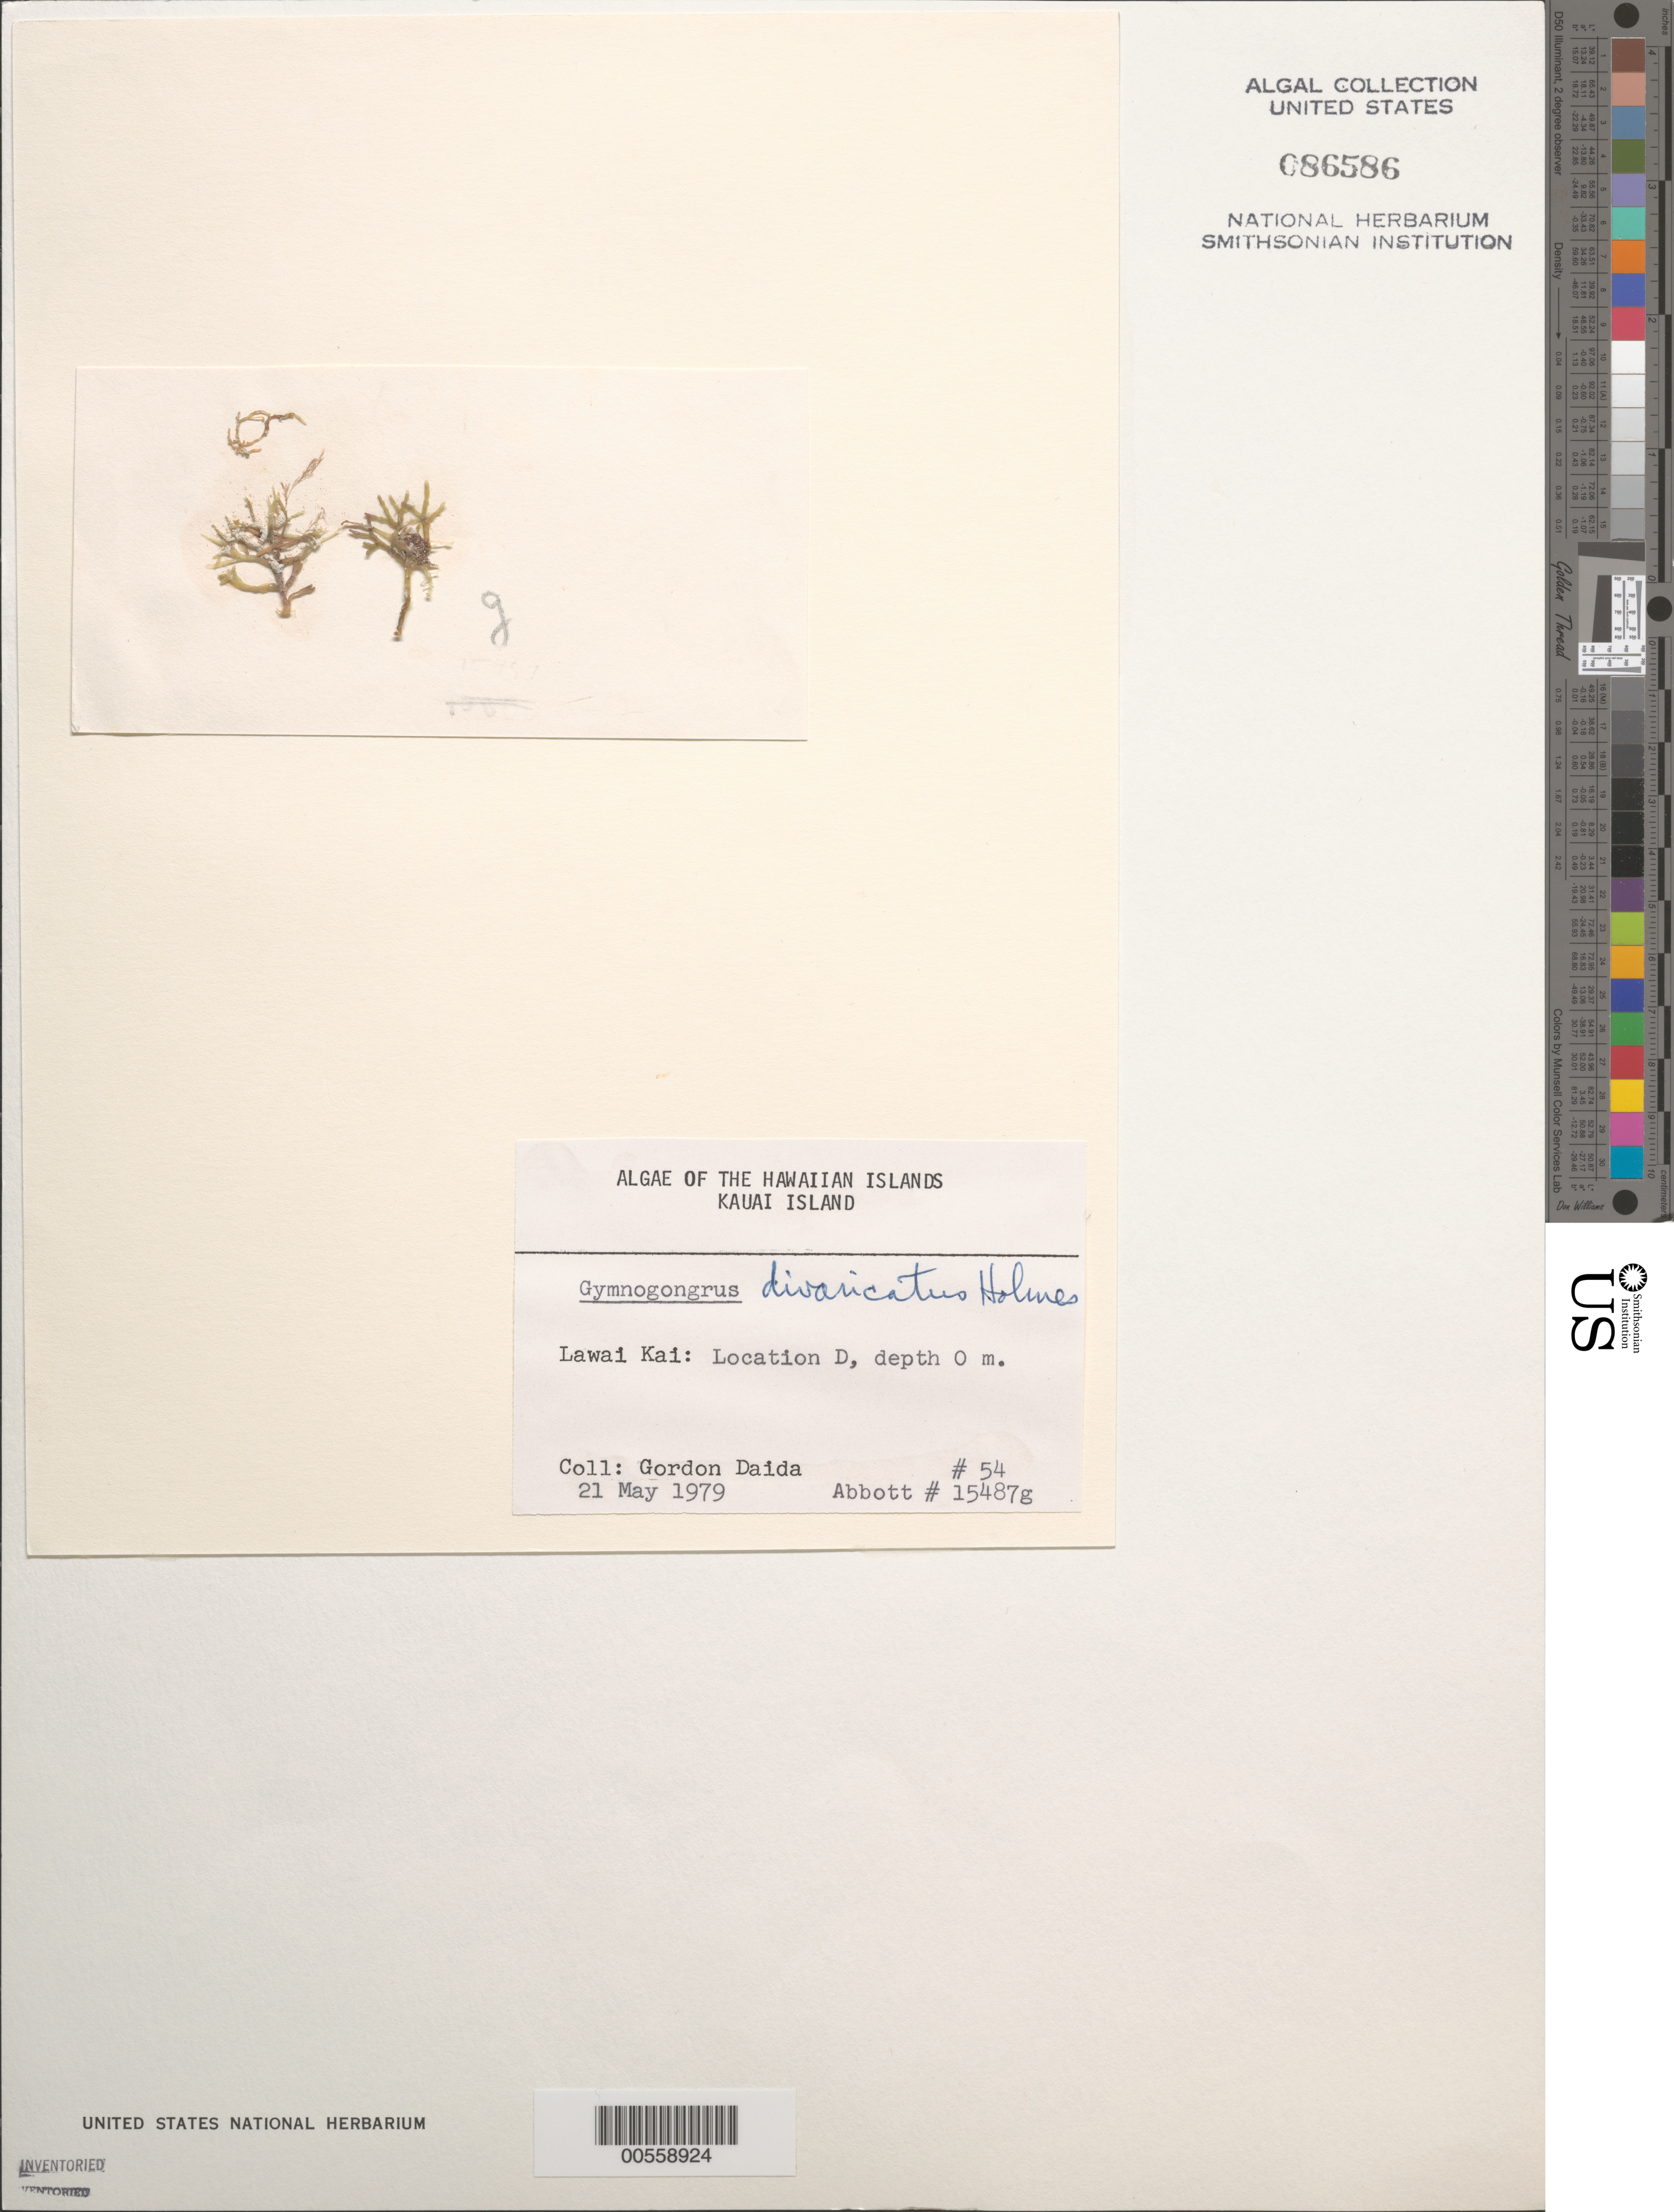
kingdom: Plantae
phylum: Rhodophyta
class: Florideophyceae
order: Gigartinales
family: Phyllophoraceae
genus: Besa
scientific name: Besa divaricata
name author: (E.M. Holmes) M.S.Calderon & S.M. Boo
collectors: G. Daida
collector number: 54 & IAA 15487G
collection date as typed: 21 May 1979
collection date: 1979-05-21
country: United States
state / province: Hawaii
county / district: Kauai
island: Kaua'i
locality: Lawai Kai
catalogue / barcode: US 86586